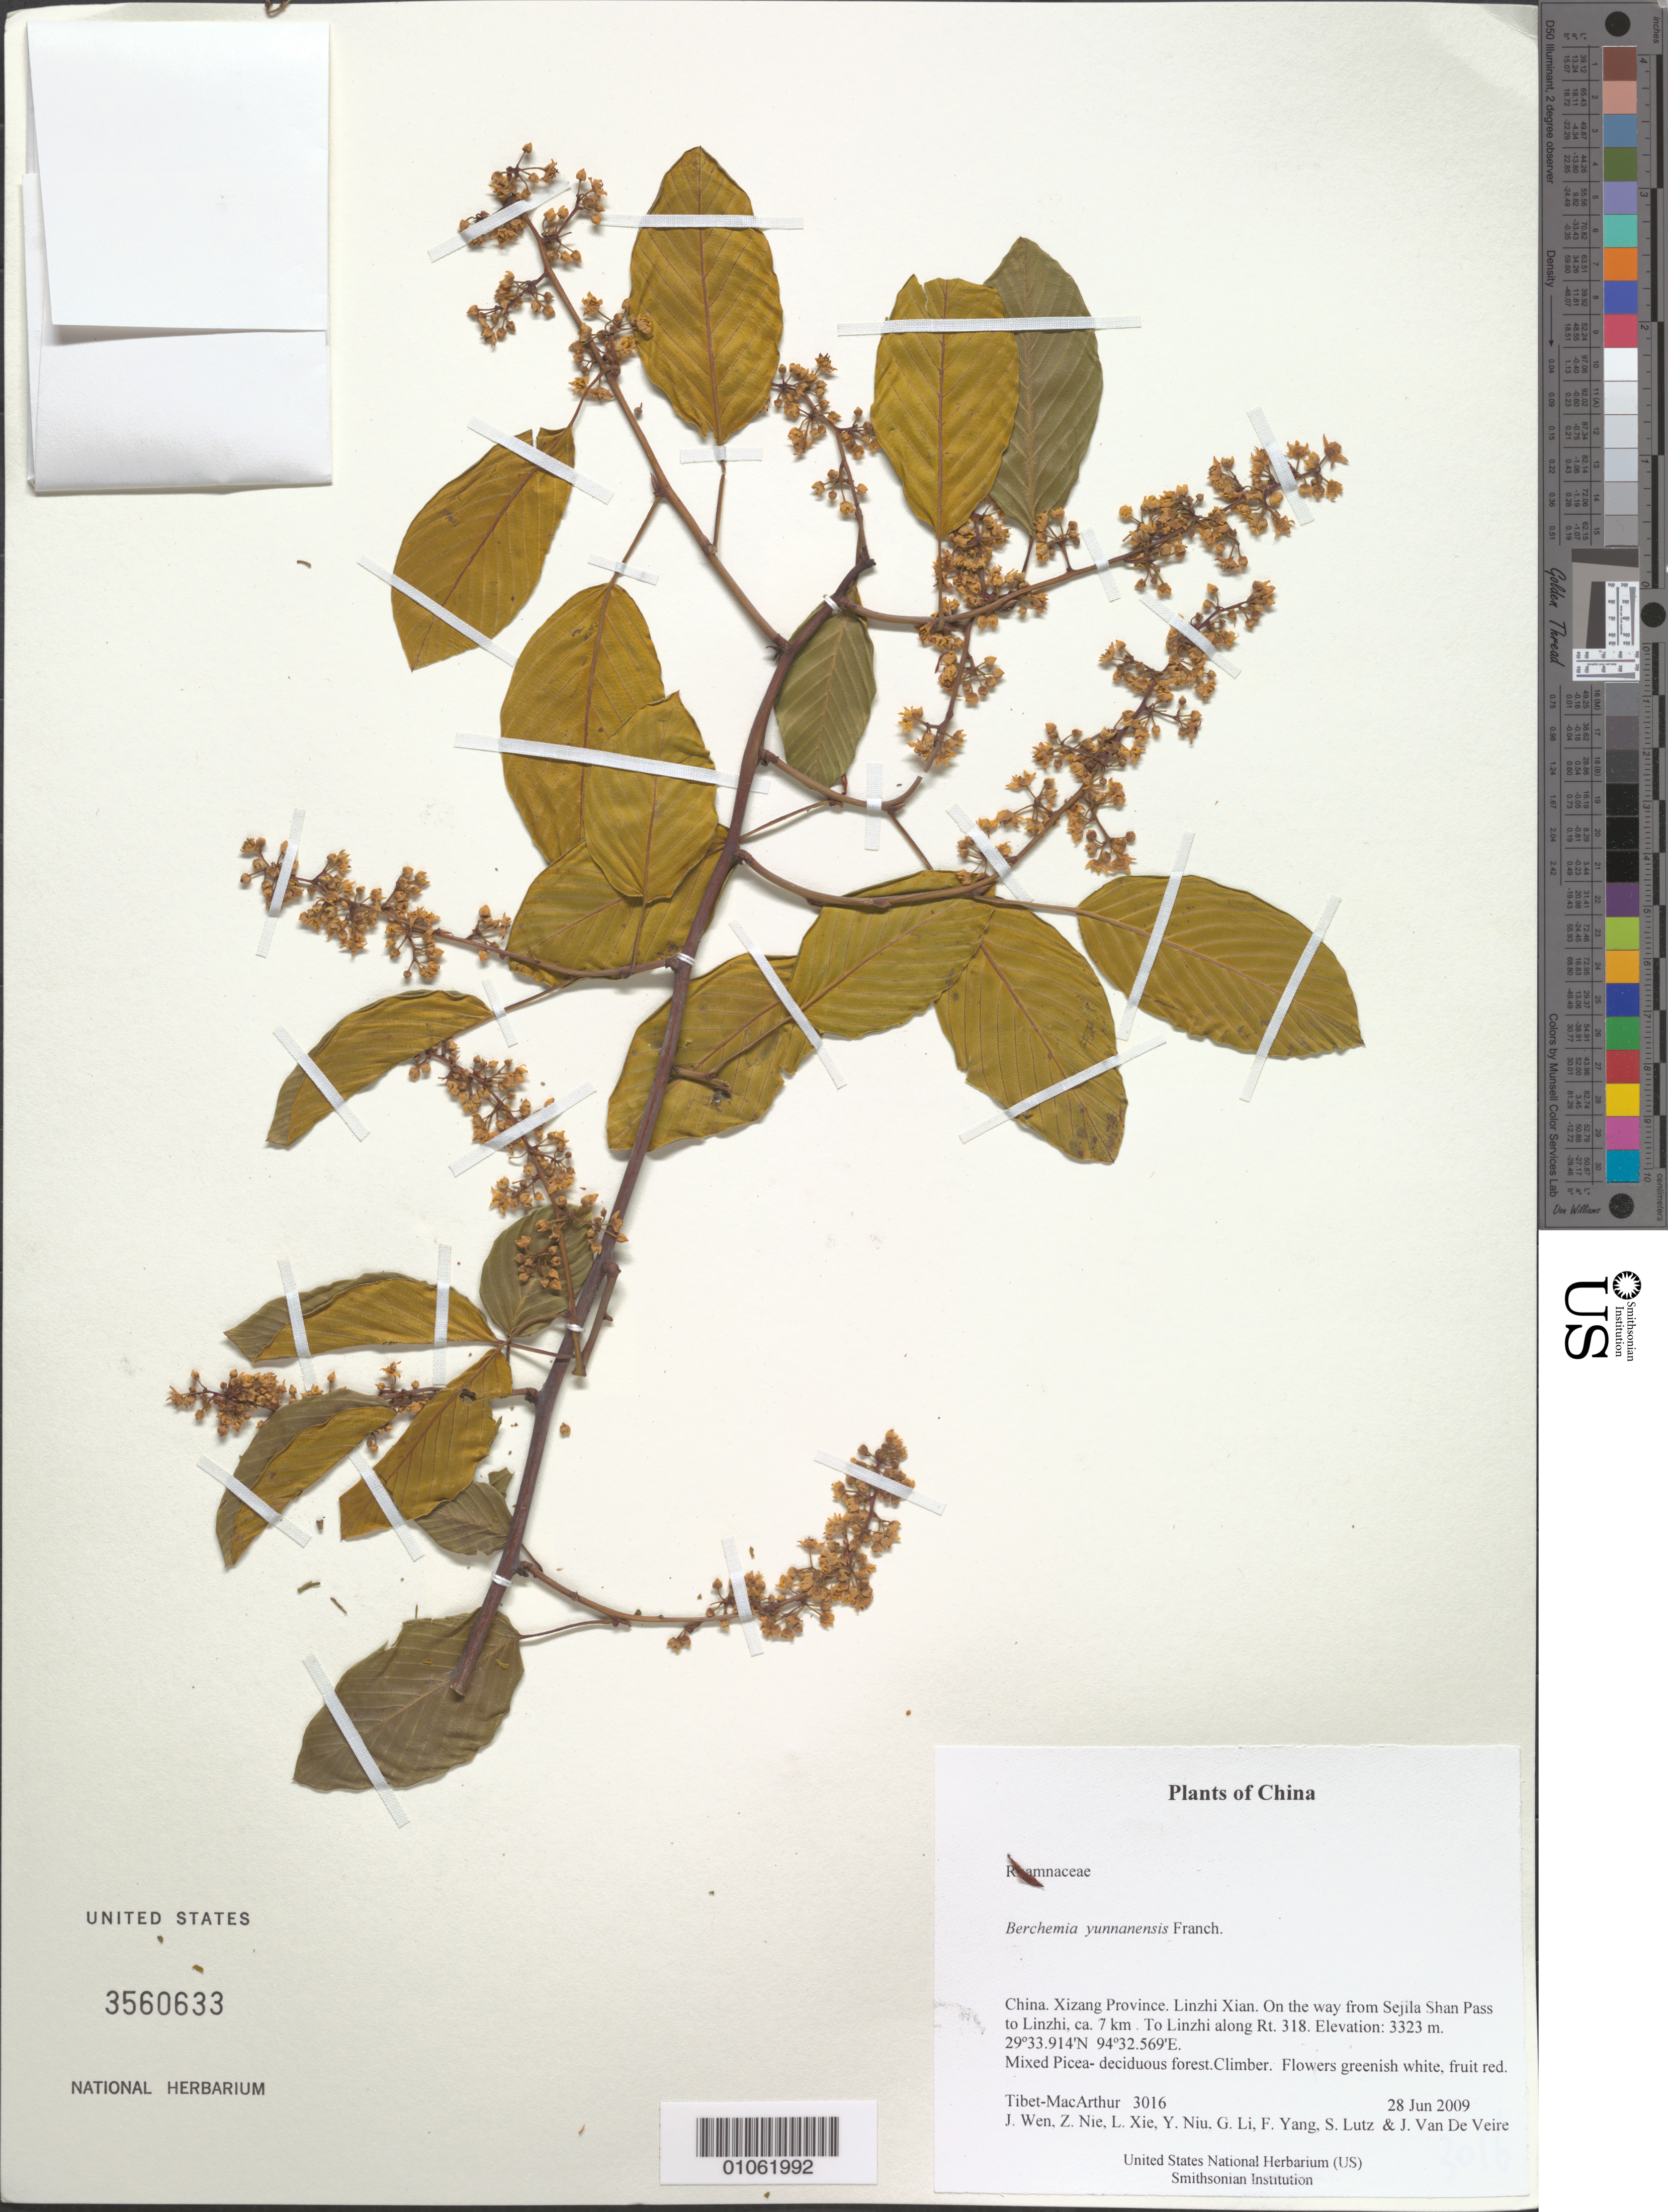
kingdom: Plantae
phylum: Tracheophyta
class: Magnoliopsida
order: Rosales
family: Rhamnaceae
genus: Berchemia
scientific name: Berchemia yunnanensis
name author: (Franch.) Ulbr.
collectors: Tibet-MacArthur, J. Wen, Z. Nie, L. Xie, Y. Niu, G. Li, F. Yang, S. Lutz & J. Van De Veire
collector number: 3016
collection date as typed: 28 Jun 2009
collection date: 2009-06-28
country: China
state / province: Xizang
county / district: Linzhi Xian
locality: On the way from Sejila Shan Pass to Linzhi, ca. 7 km . To Linzhi along Rt. 318.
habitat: Mixed Picea- deciduous forest.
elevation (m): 3323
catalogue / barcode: US 3560633